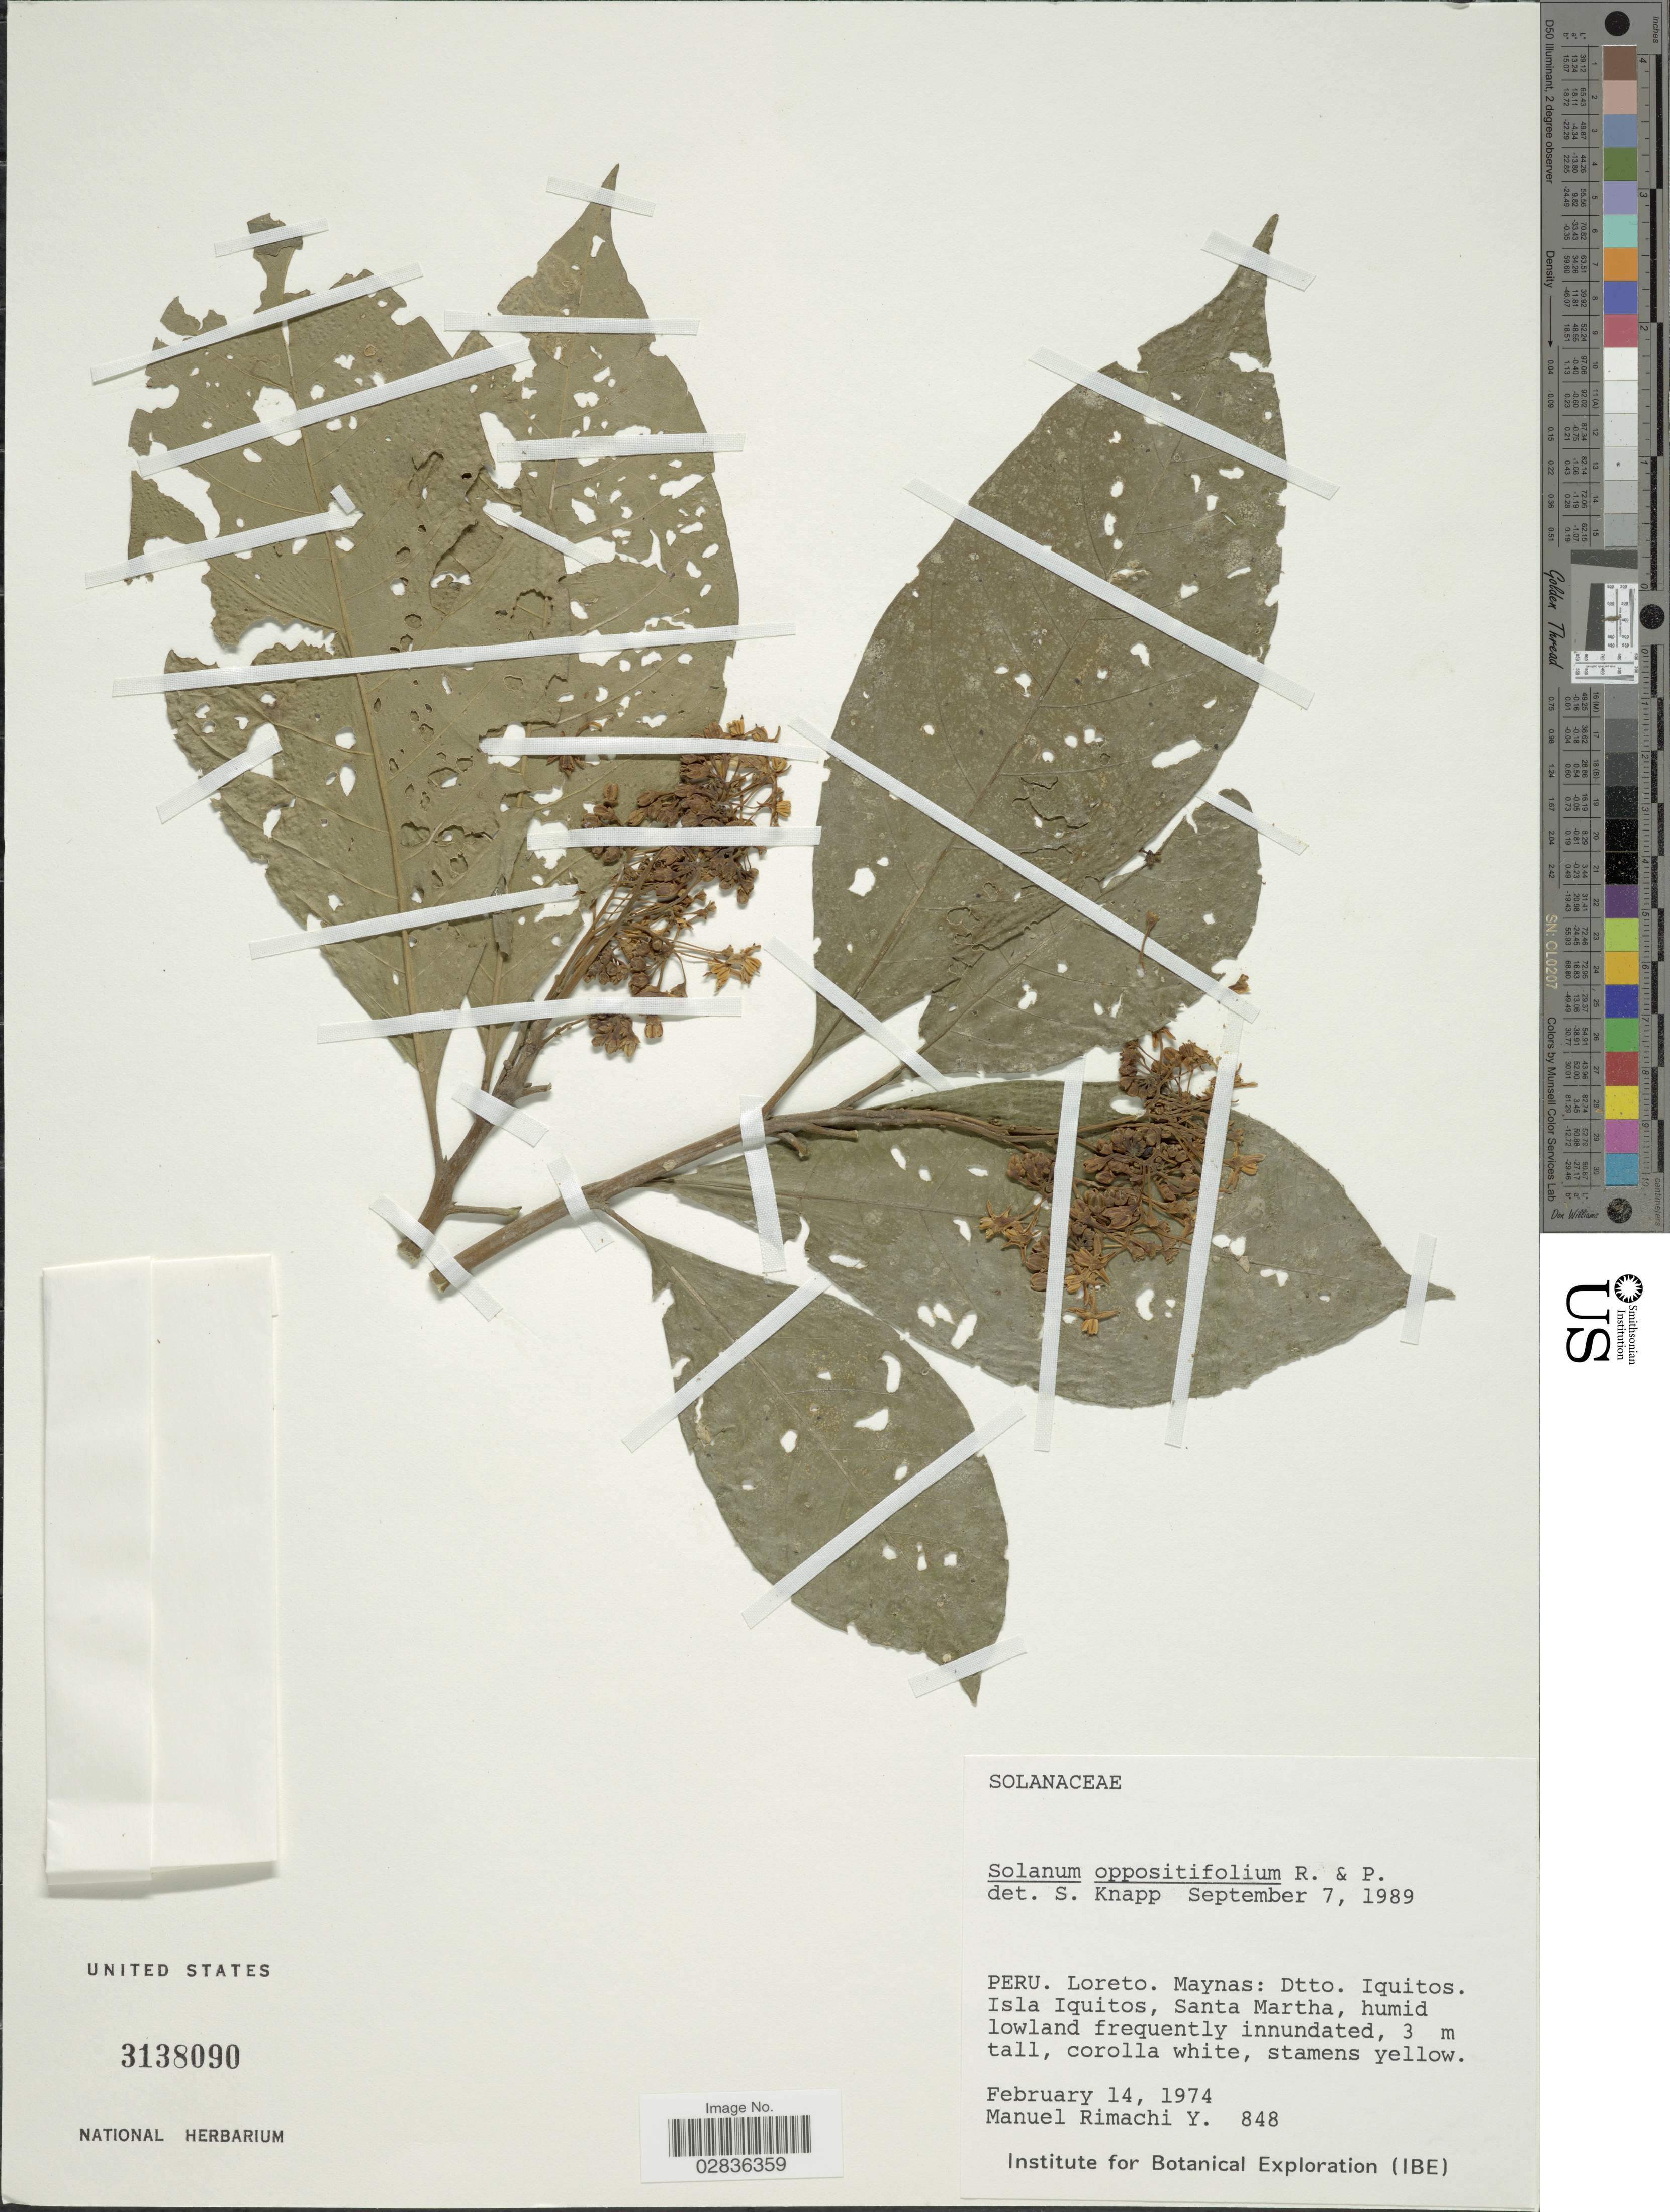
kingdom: Plantae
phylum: Tracheophyta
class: Magnoliopsida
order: Solanales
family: Solanaceae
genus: Solanum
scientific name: Solanum oppositifolium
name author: Ruiz & Pav.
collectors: M. Rimachi Y.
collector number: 848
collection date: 1974-02-14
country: Peru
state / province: Loreto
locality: Loreto. Maynas: Dttp. Iquitos, Isla Iquitos, Santa Martha.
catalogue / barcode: US 3138090